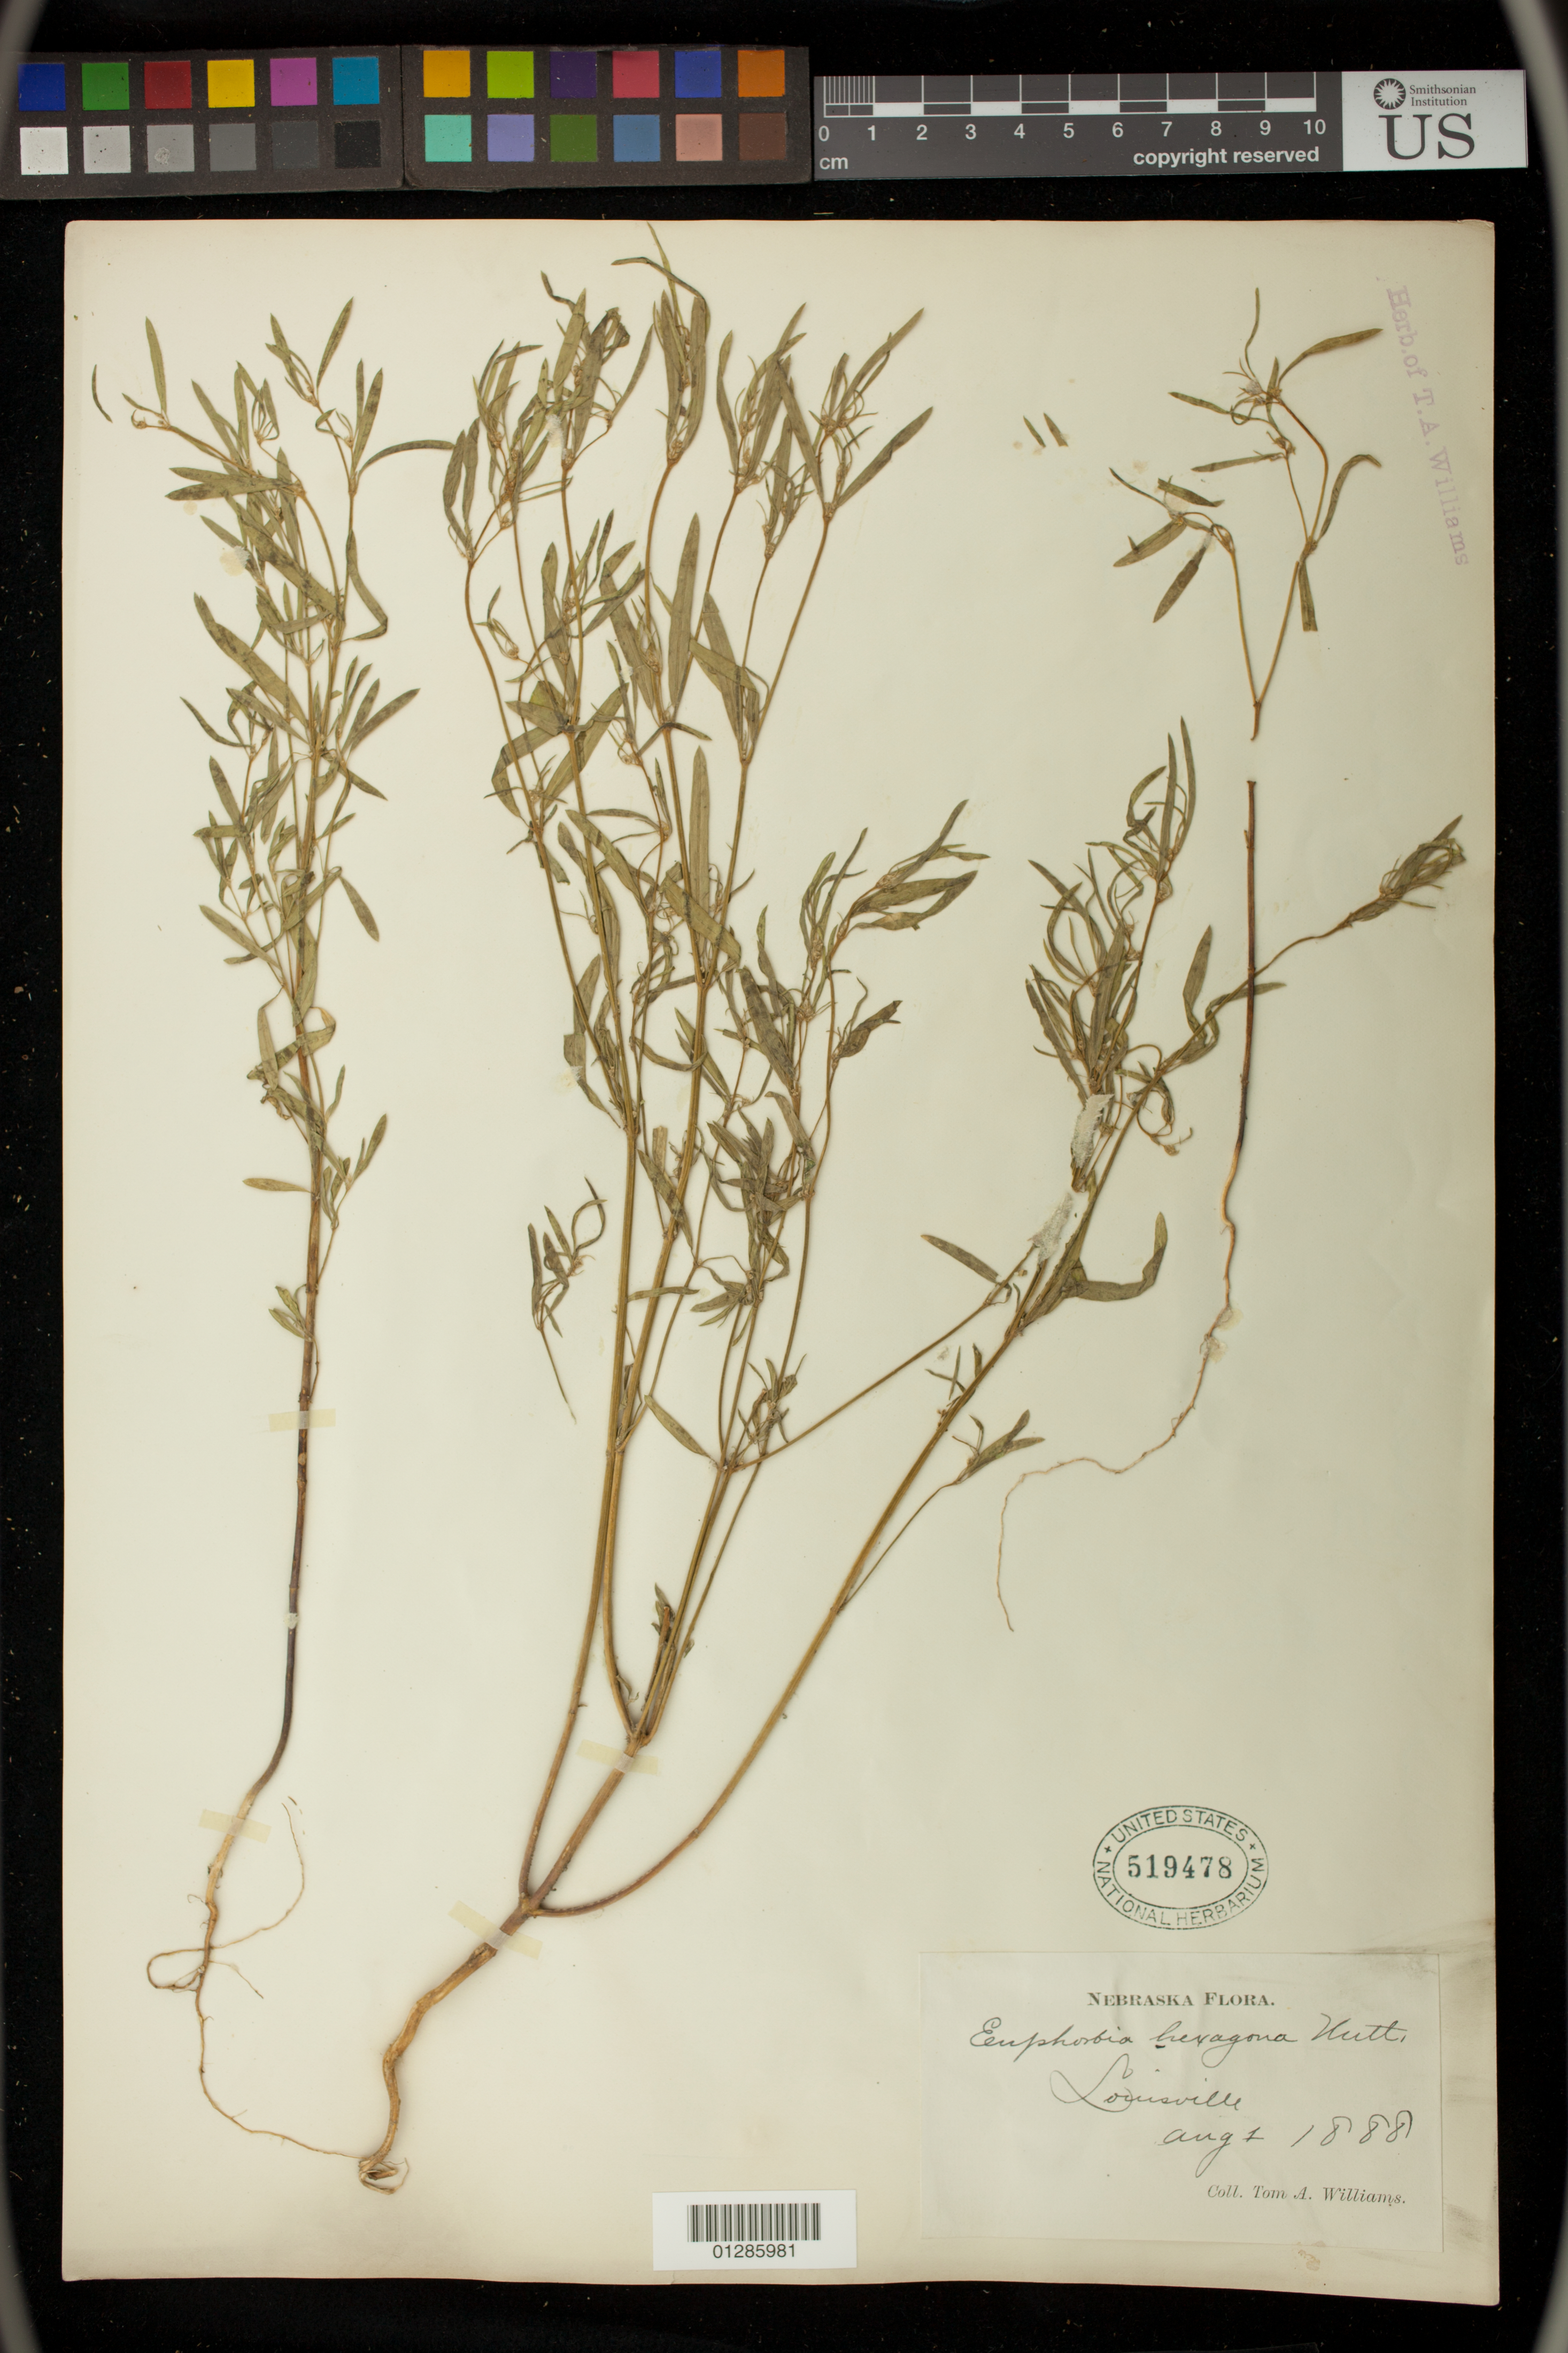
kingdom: Plantae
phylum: Tracheophyta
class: Magnoliopsida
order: Malpighiales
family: Euphorbiaceae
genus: Euphorbia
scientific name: Euphorbia hexagona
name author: Nutt. ex Spreng.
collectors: T. A. Williams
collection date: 1888-08-01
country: United States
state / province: Nebraska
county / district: Cass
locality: Lousiville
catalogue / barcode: US 519478